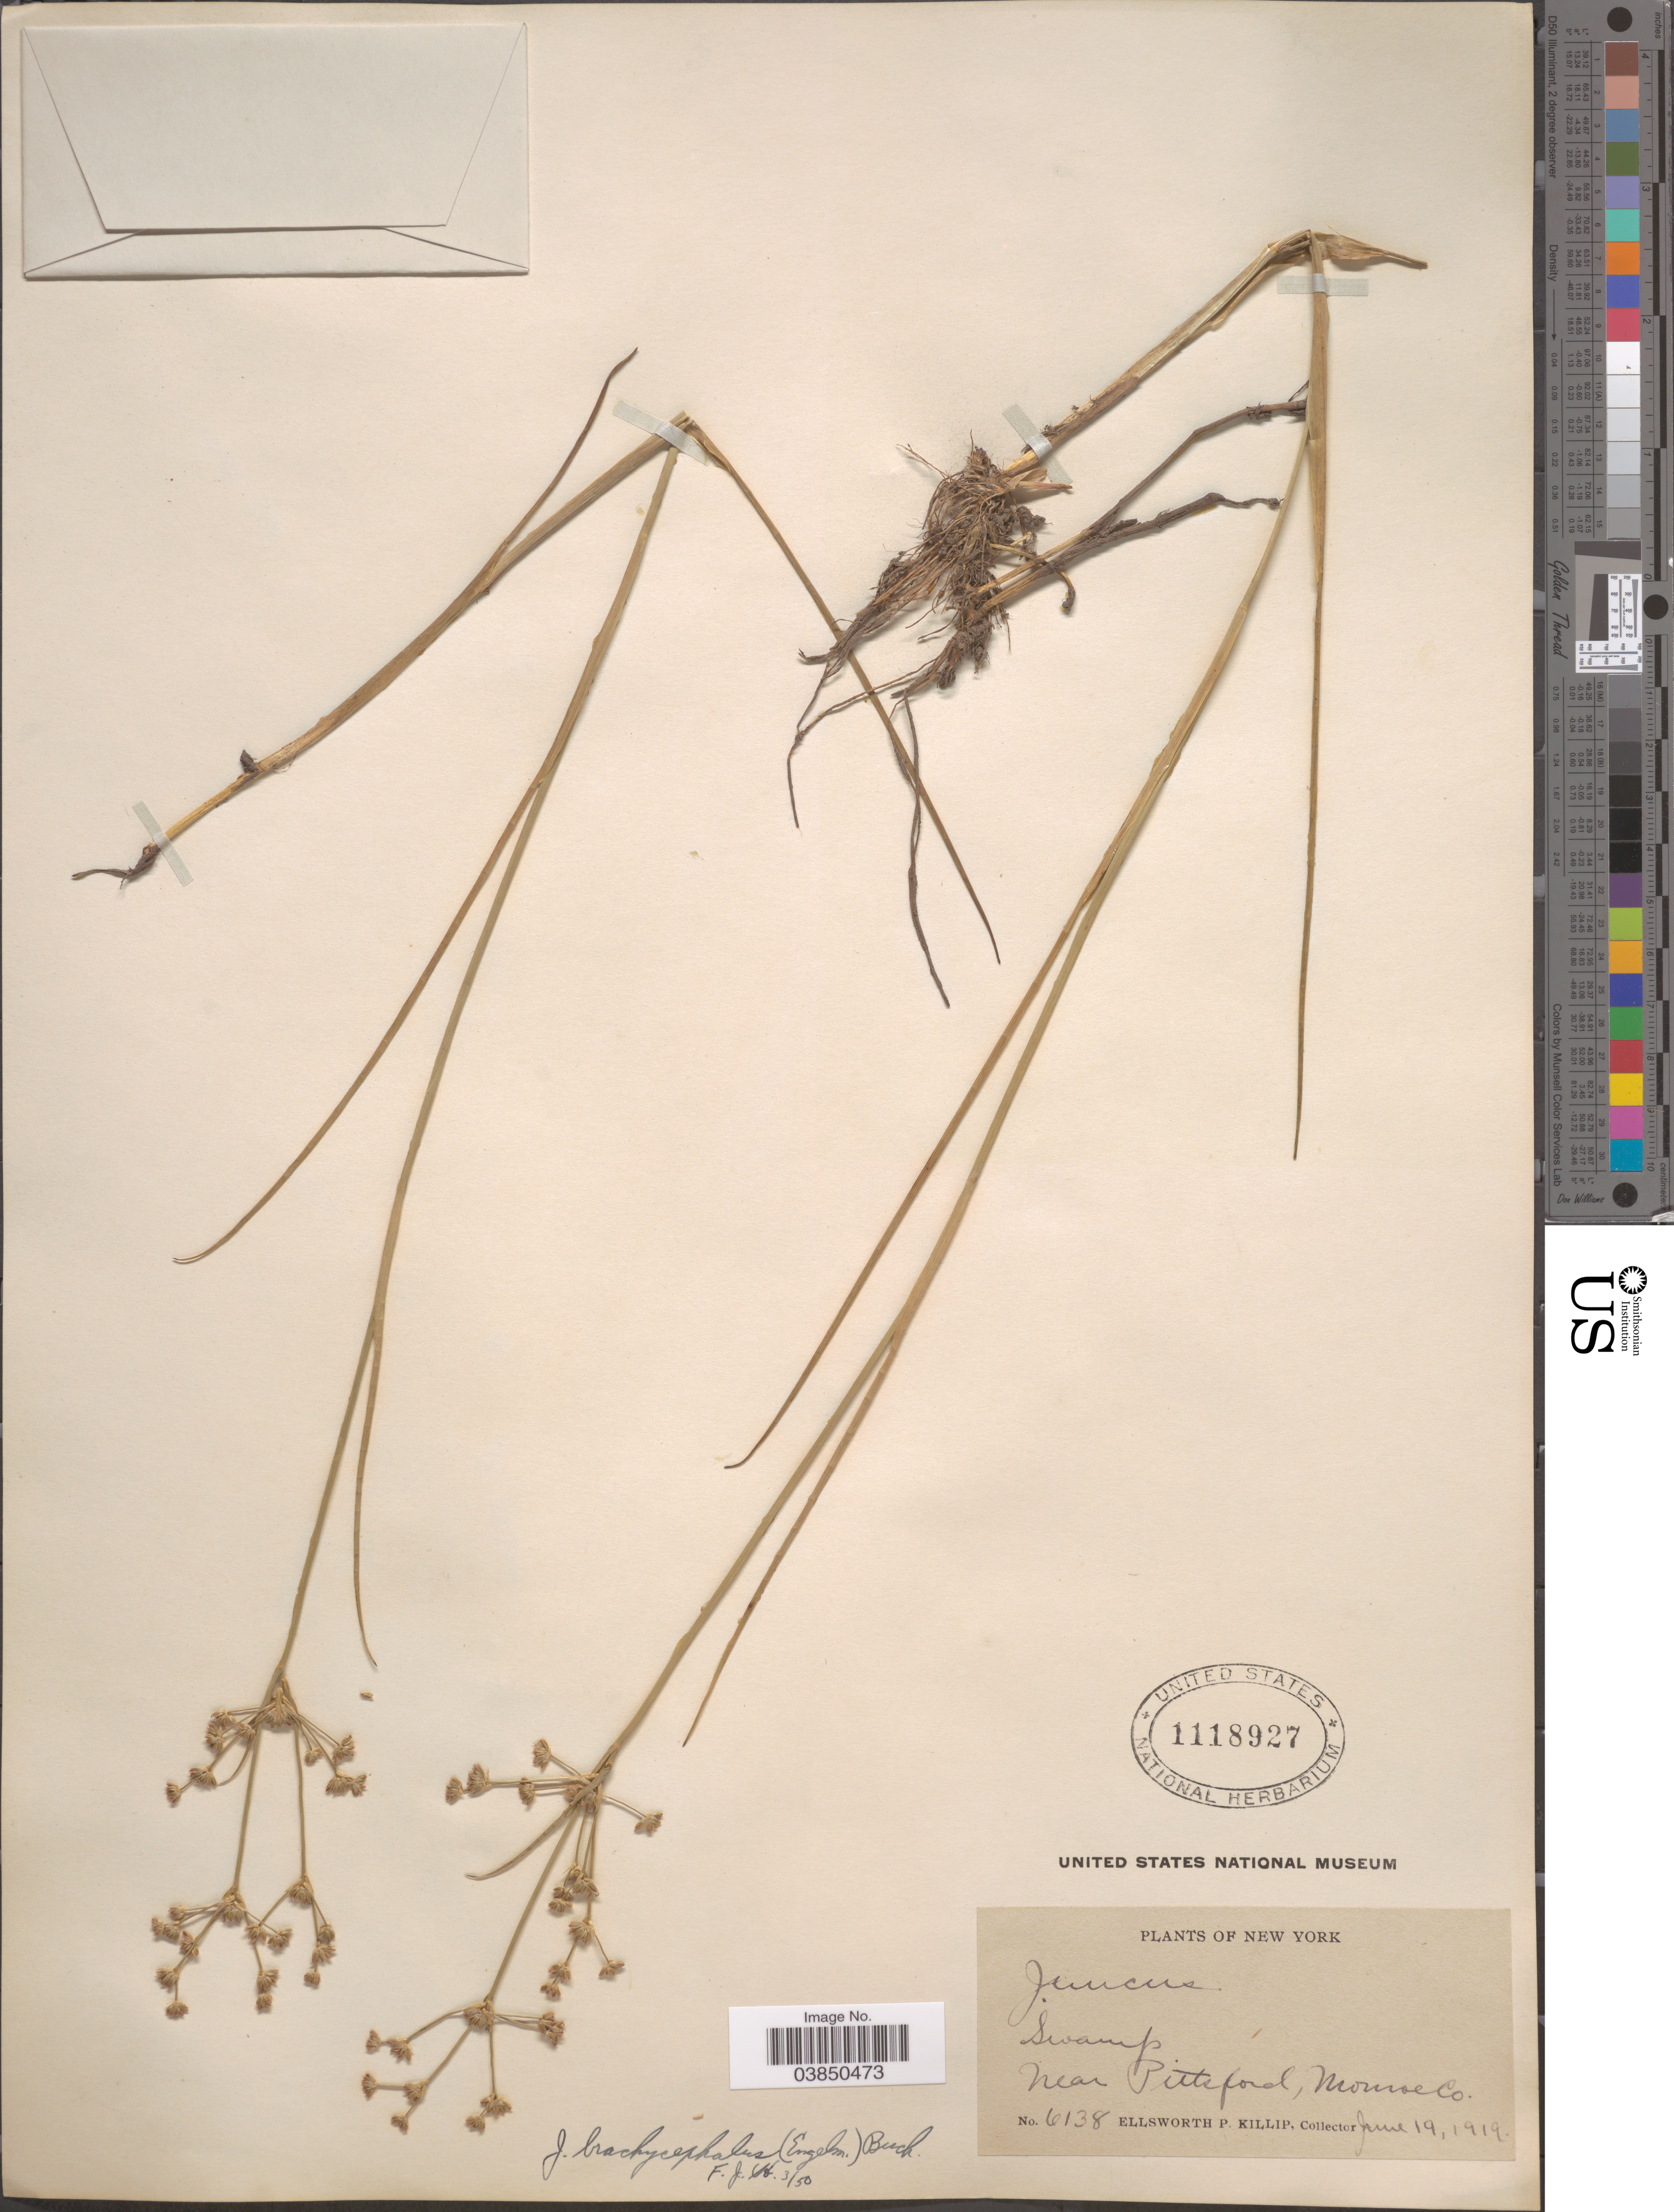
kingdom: Plantae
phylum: Tracheophyta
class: Liliopsida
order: Poales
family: Juncaceae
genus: Juncus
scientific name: Juncus brachycephalus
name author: (Engelm.) Buchenau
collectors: E. P. Killip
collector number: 6138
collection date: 1919-06-19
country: United States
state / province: New York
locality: Near Pittsford, Monroe Co.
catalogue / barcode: US 1118927